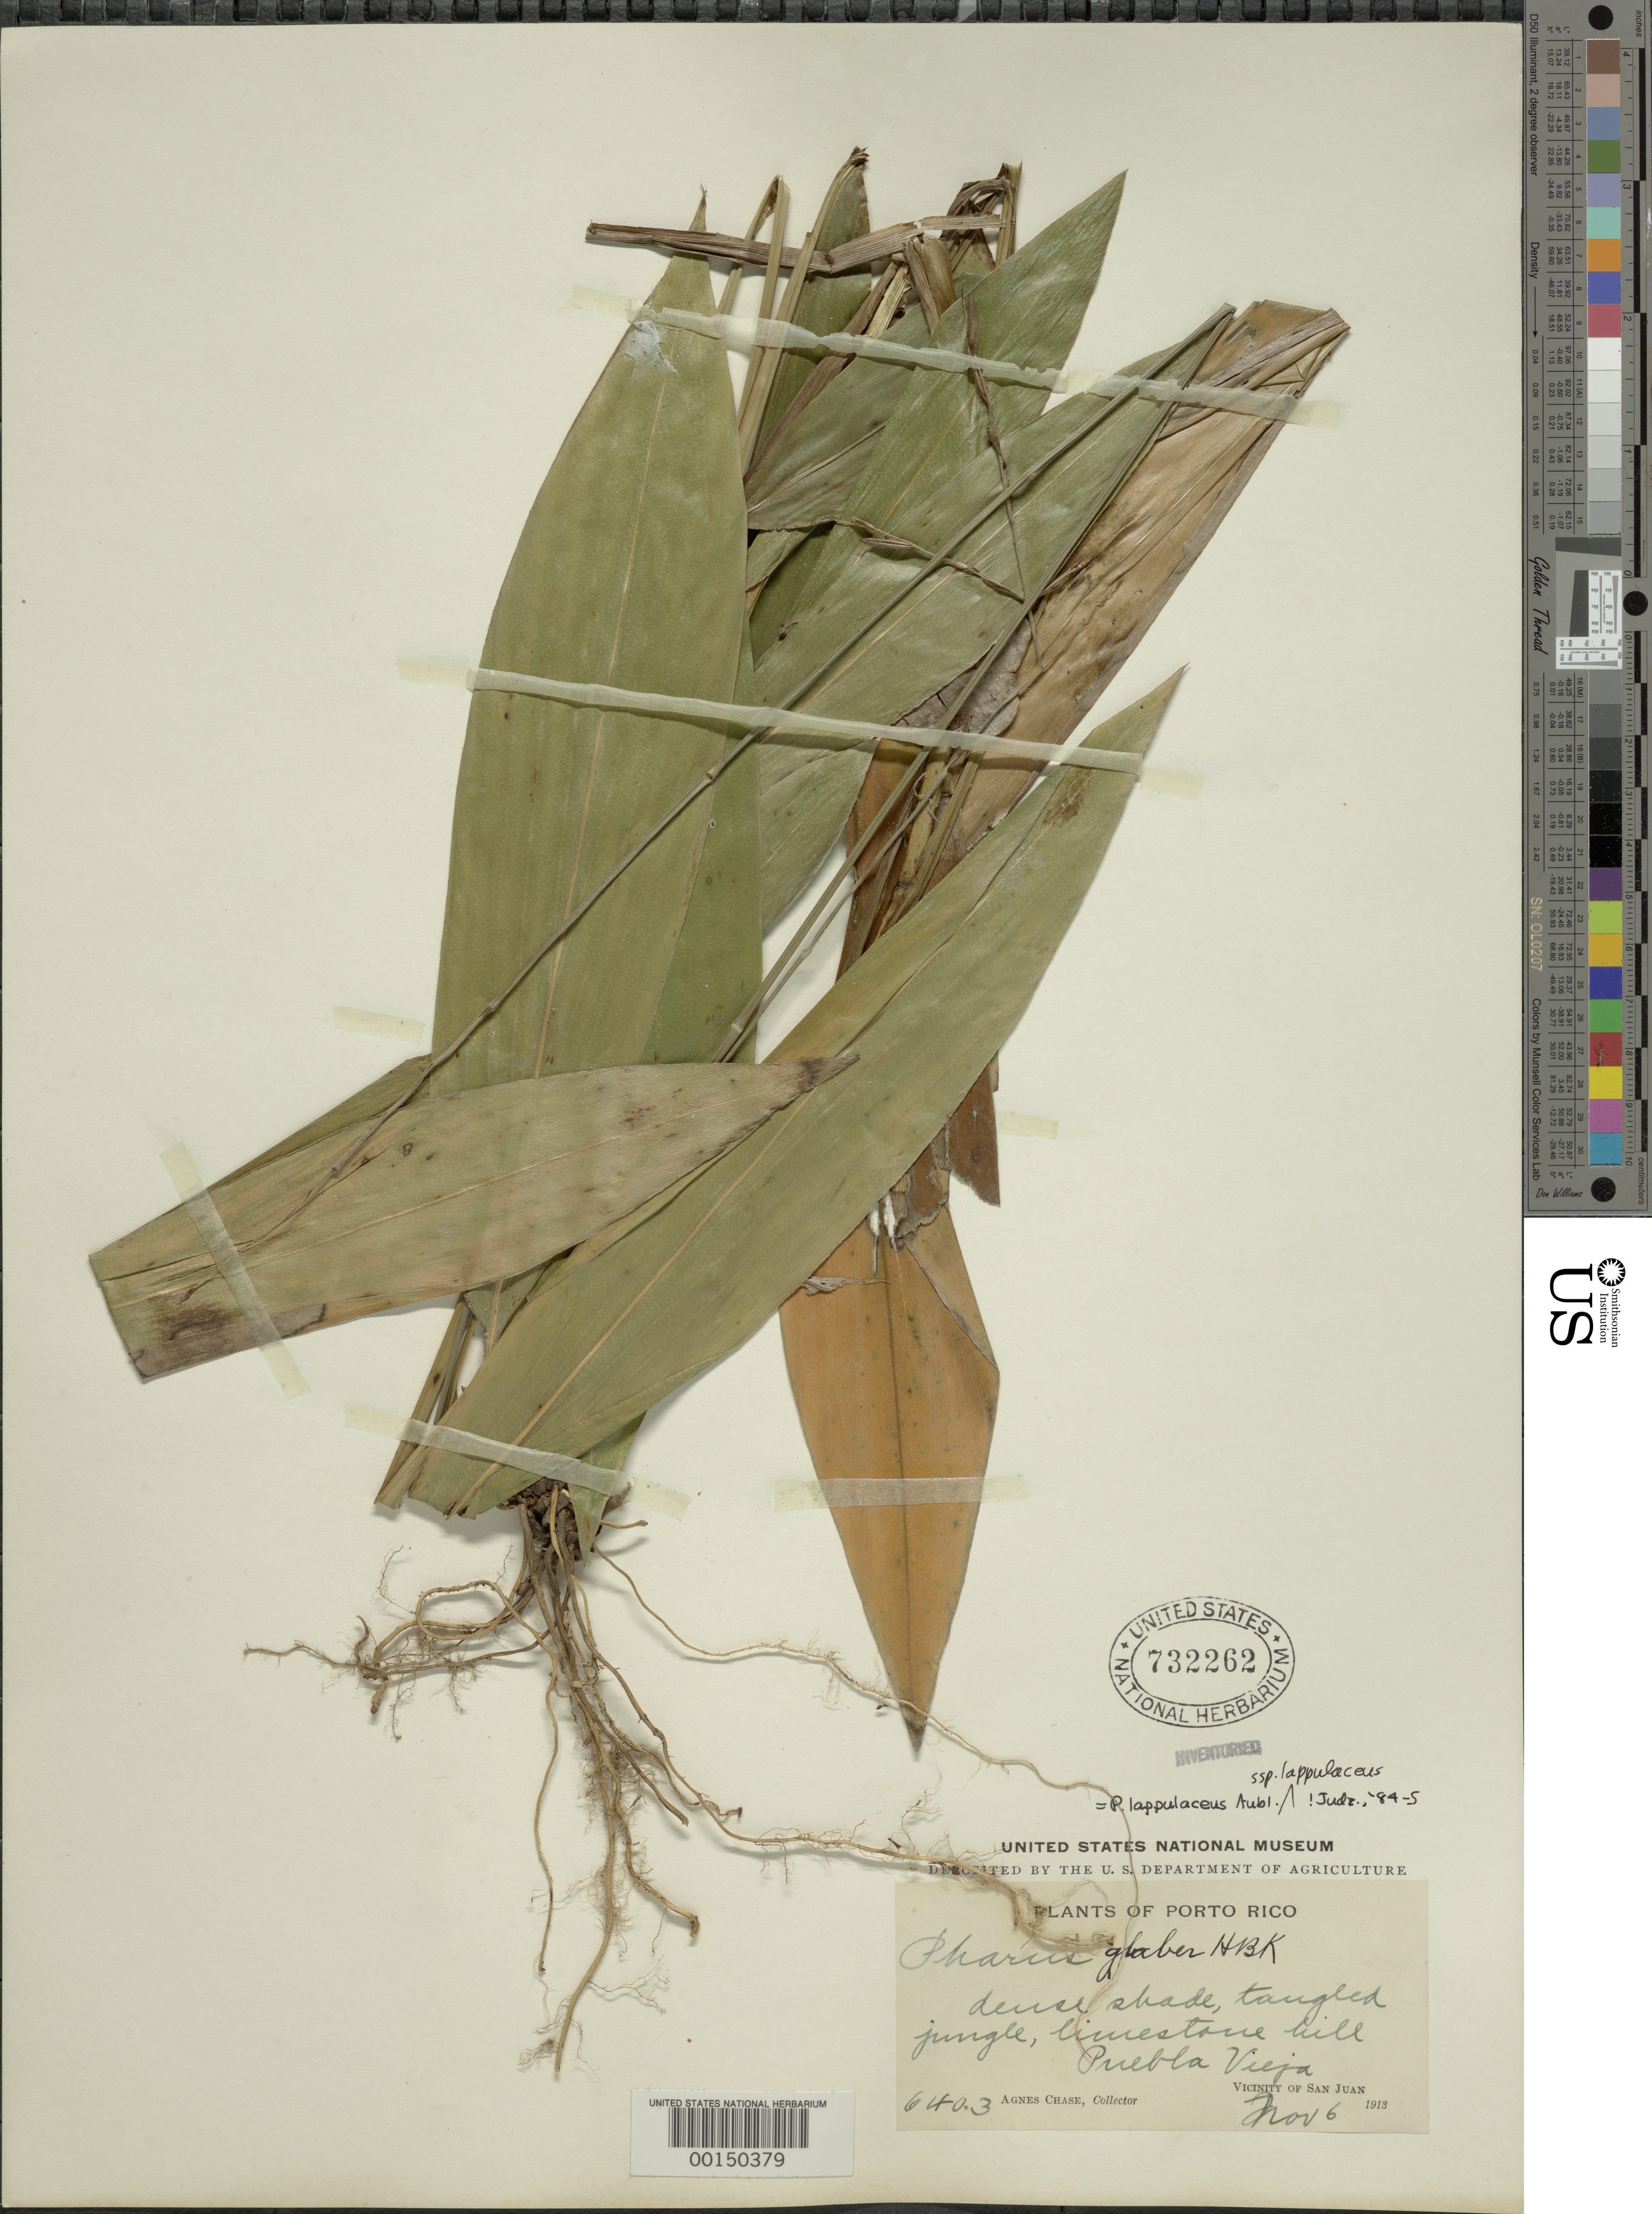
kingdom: Plantae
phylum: Tracheophyta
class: Liliopsida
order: Poales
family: Poaceae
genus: Pharus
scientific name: Pharus lappulaceus subsp. lappulaceus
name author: Aubl.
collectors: A. Chase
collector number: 6403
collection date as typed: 06 Nov 1913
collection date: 1913-11-06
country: Puerto Rico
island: Greater Antilles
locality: San juan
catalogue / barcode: US 732262